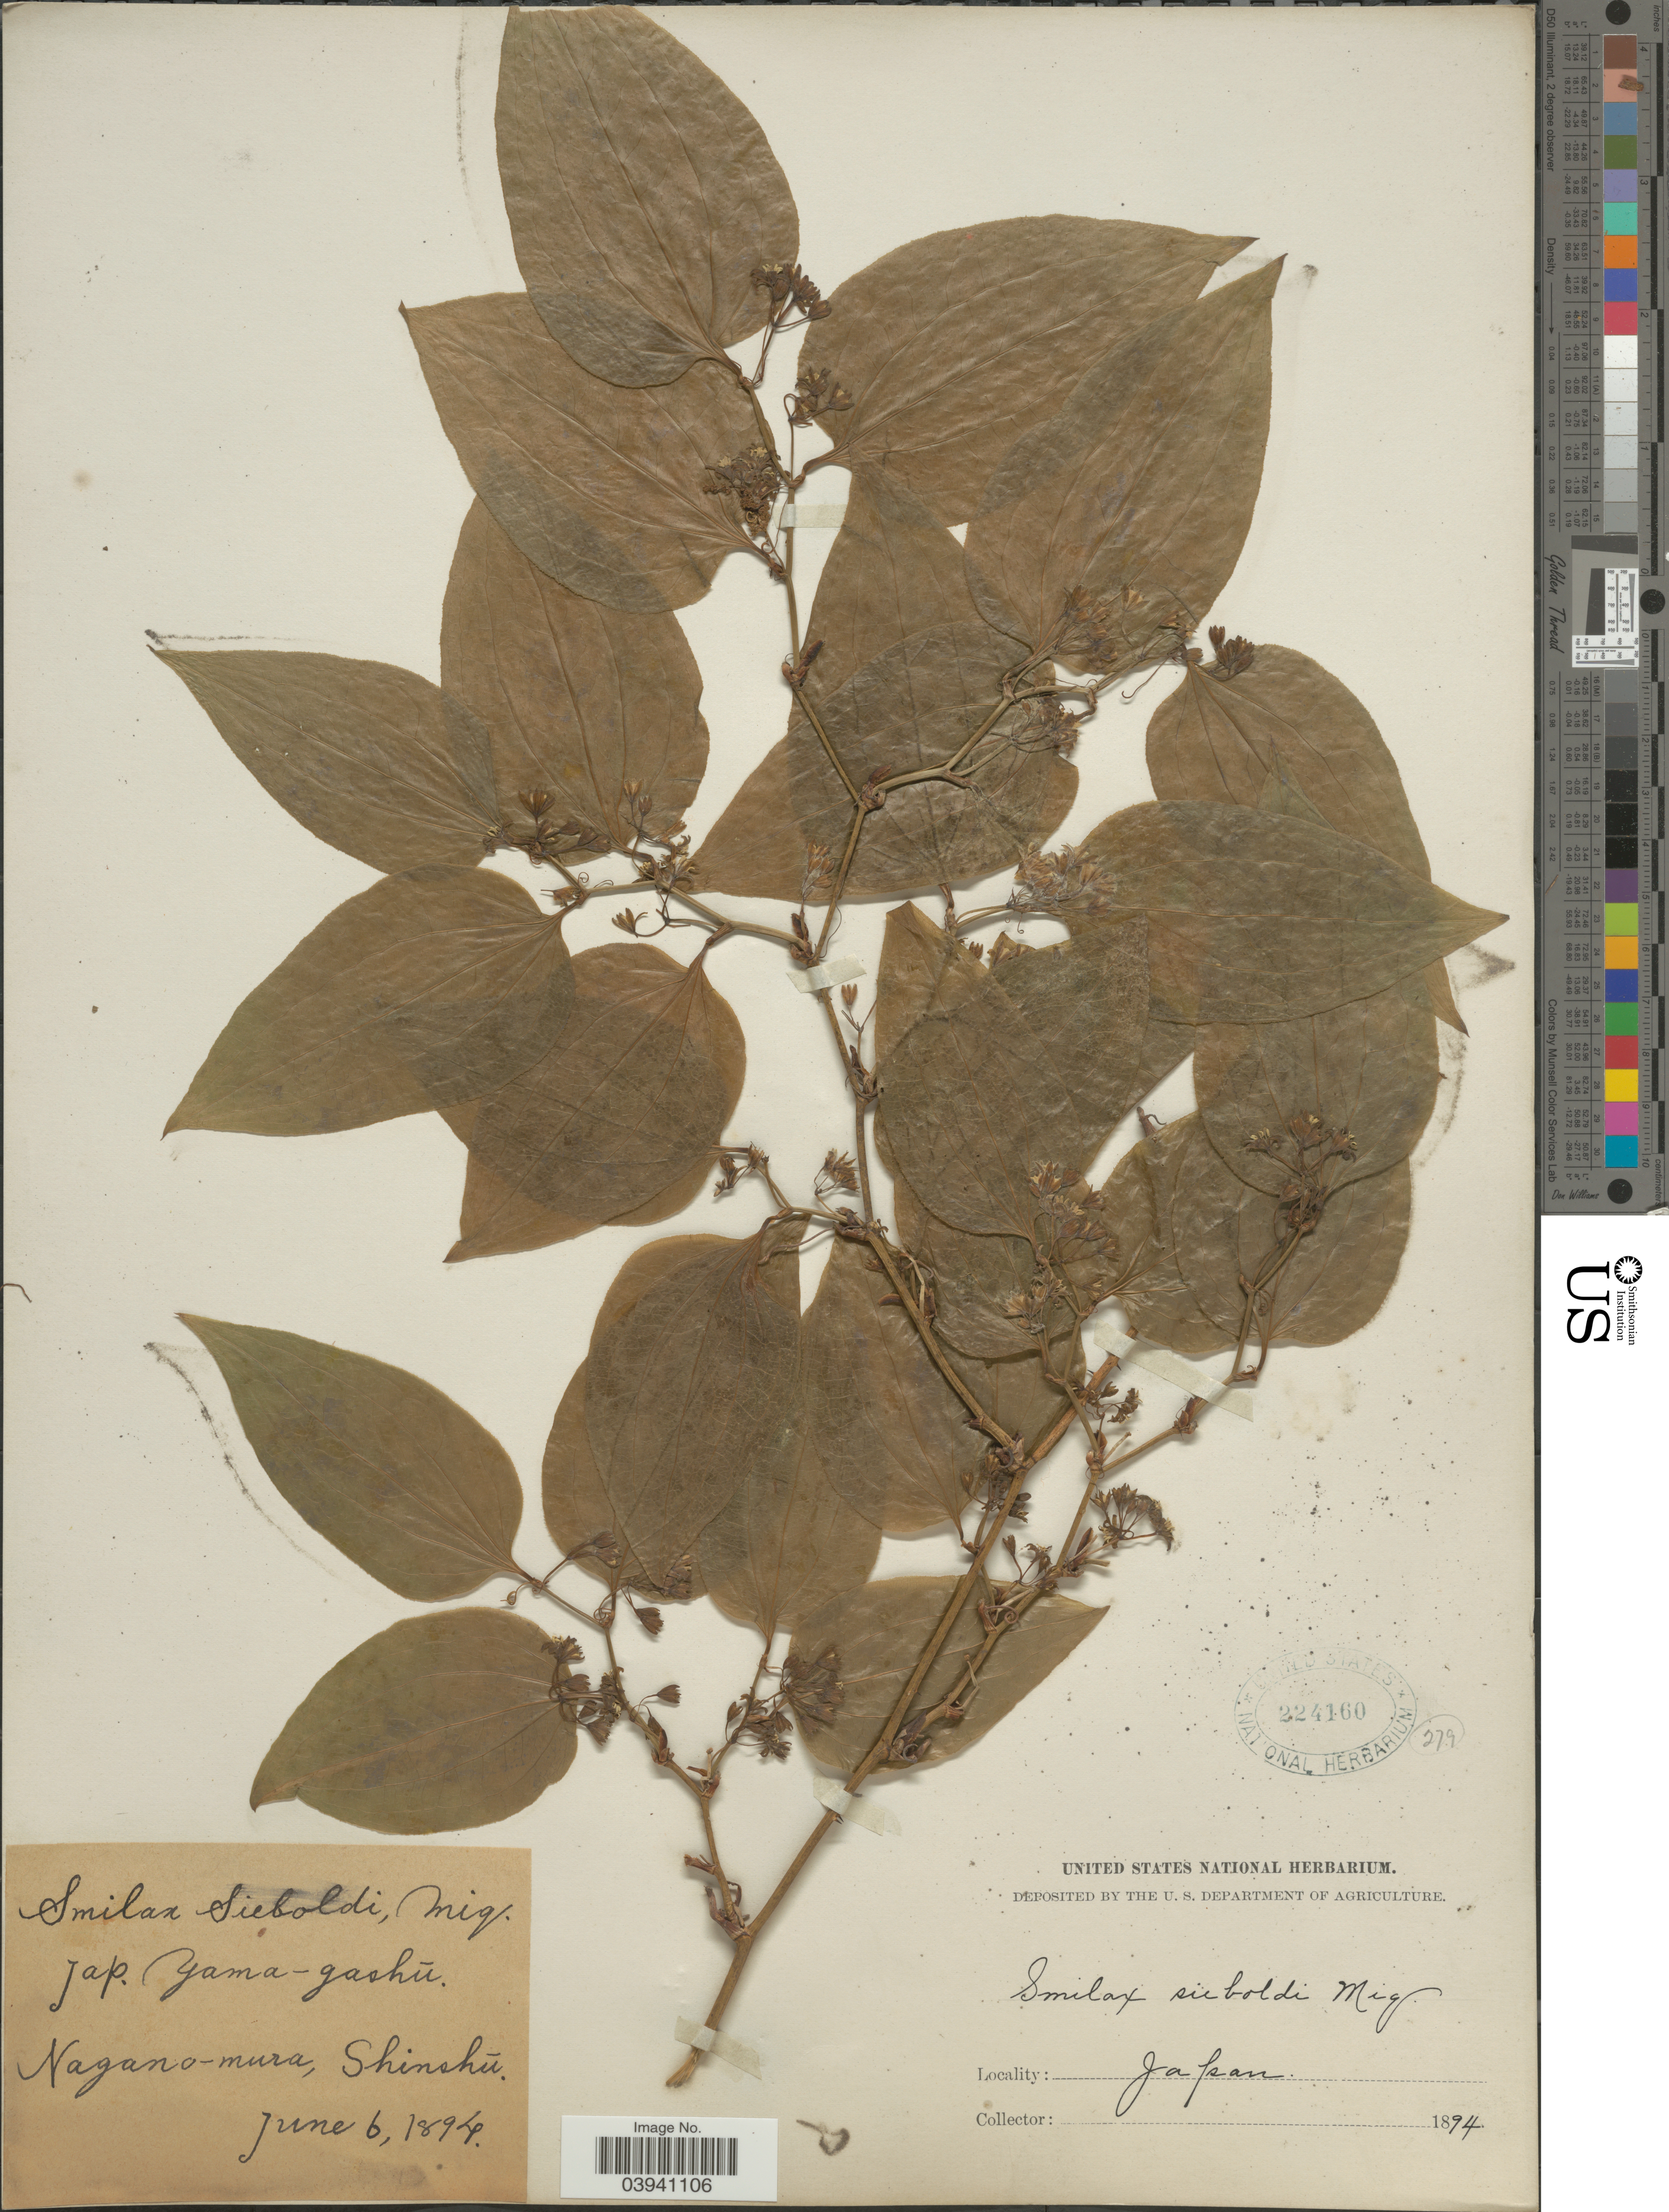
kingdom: Plantae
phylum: Tracheophyta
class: Liliopsida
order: Liliales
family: Smilacaceae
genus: Smilax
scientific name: Smilax sieboldii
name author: Miq.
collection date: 1894-06-06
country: Japan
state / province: Nagano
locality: Nagano-mura, Shinshū.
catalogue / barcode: US 224160